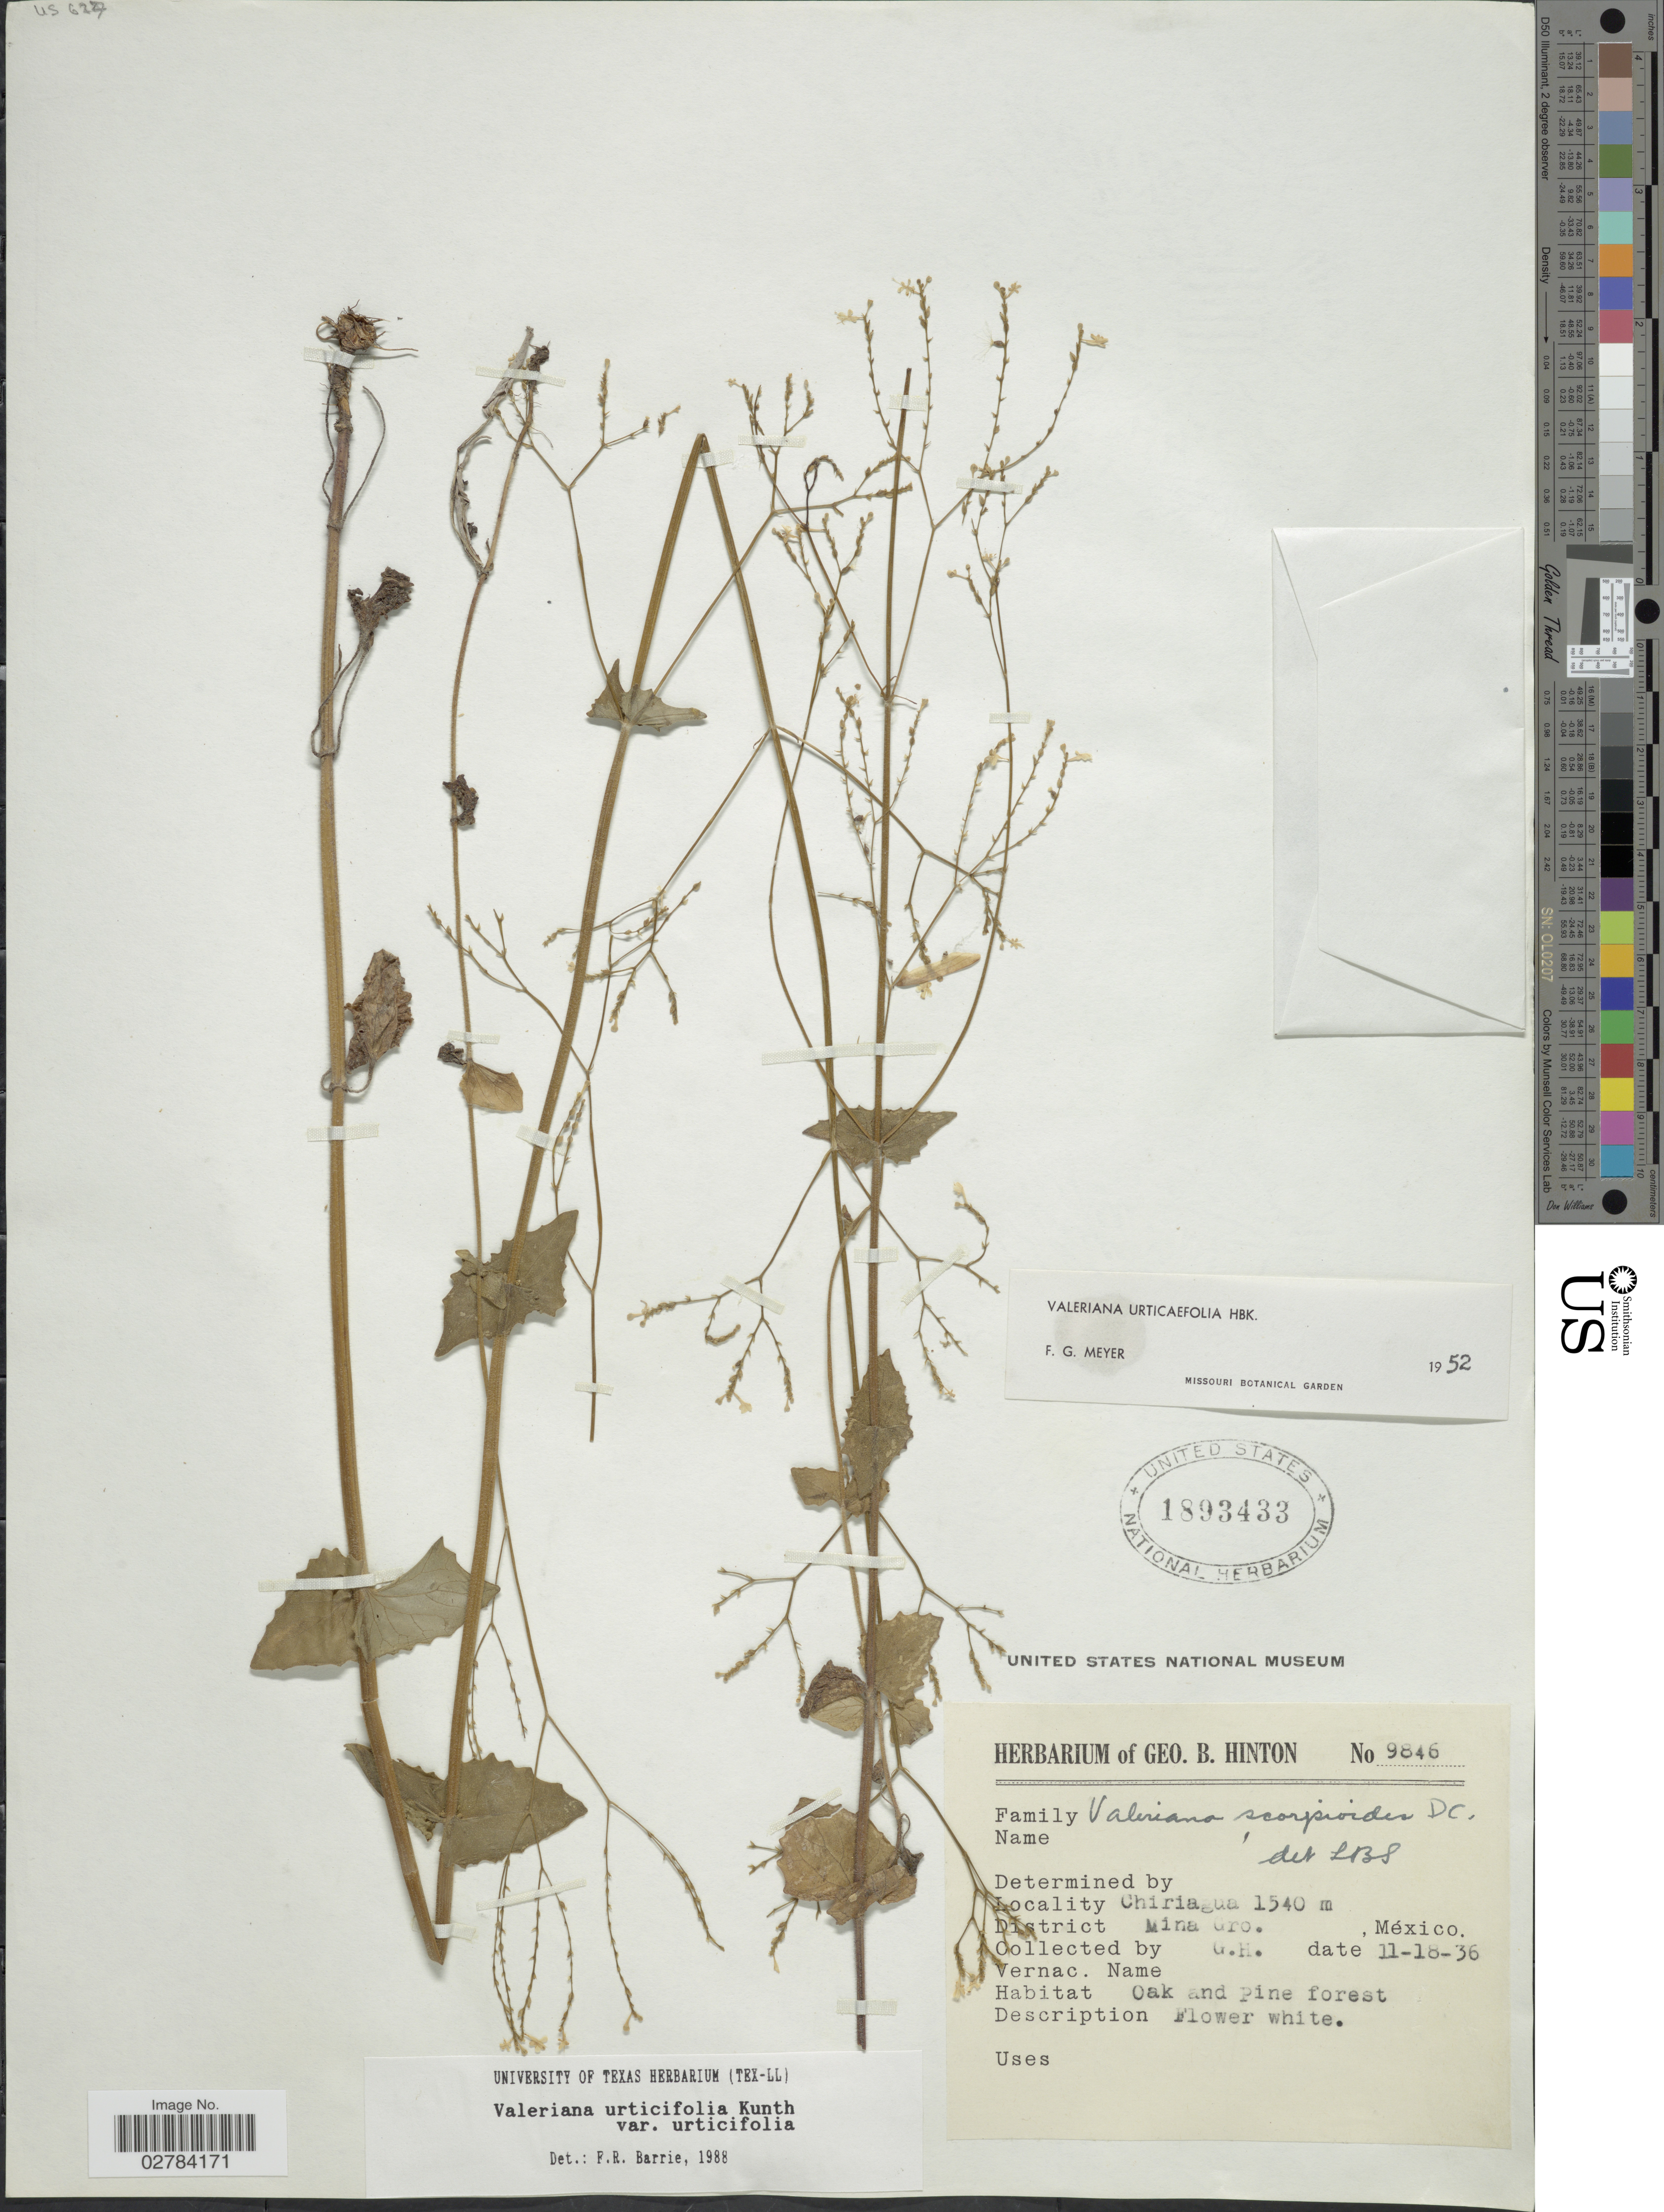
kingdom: Plantae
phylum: Tracheophyta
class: Magnoliopsida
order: Dipsacales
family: Caprifoliaceae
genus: Valeriana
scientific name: Valeriana urticifolia var. urticifolia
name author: Kunth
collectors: G. B. Hinton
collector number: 9846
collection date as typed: Transcribed d/m/y: 18/11/36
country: Mexico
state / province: Guerrero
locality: Chiriagua, District Mina.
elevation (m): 1540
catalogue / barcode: US 1893433